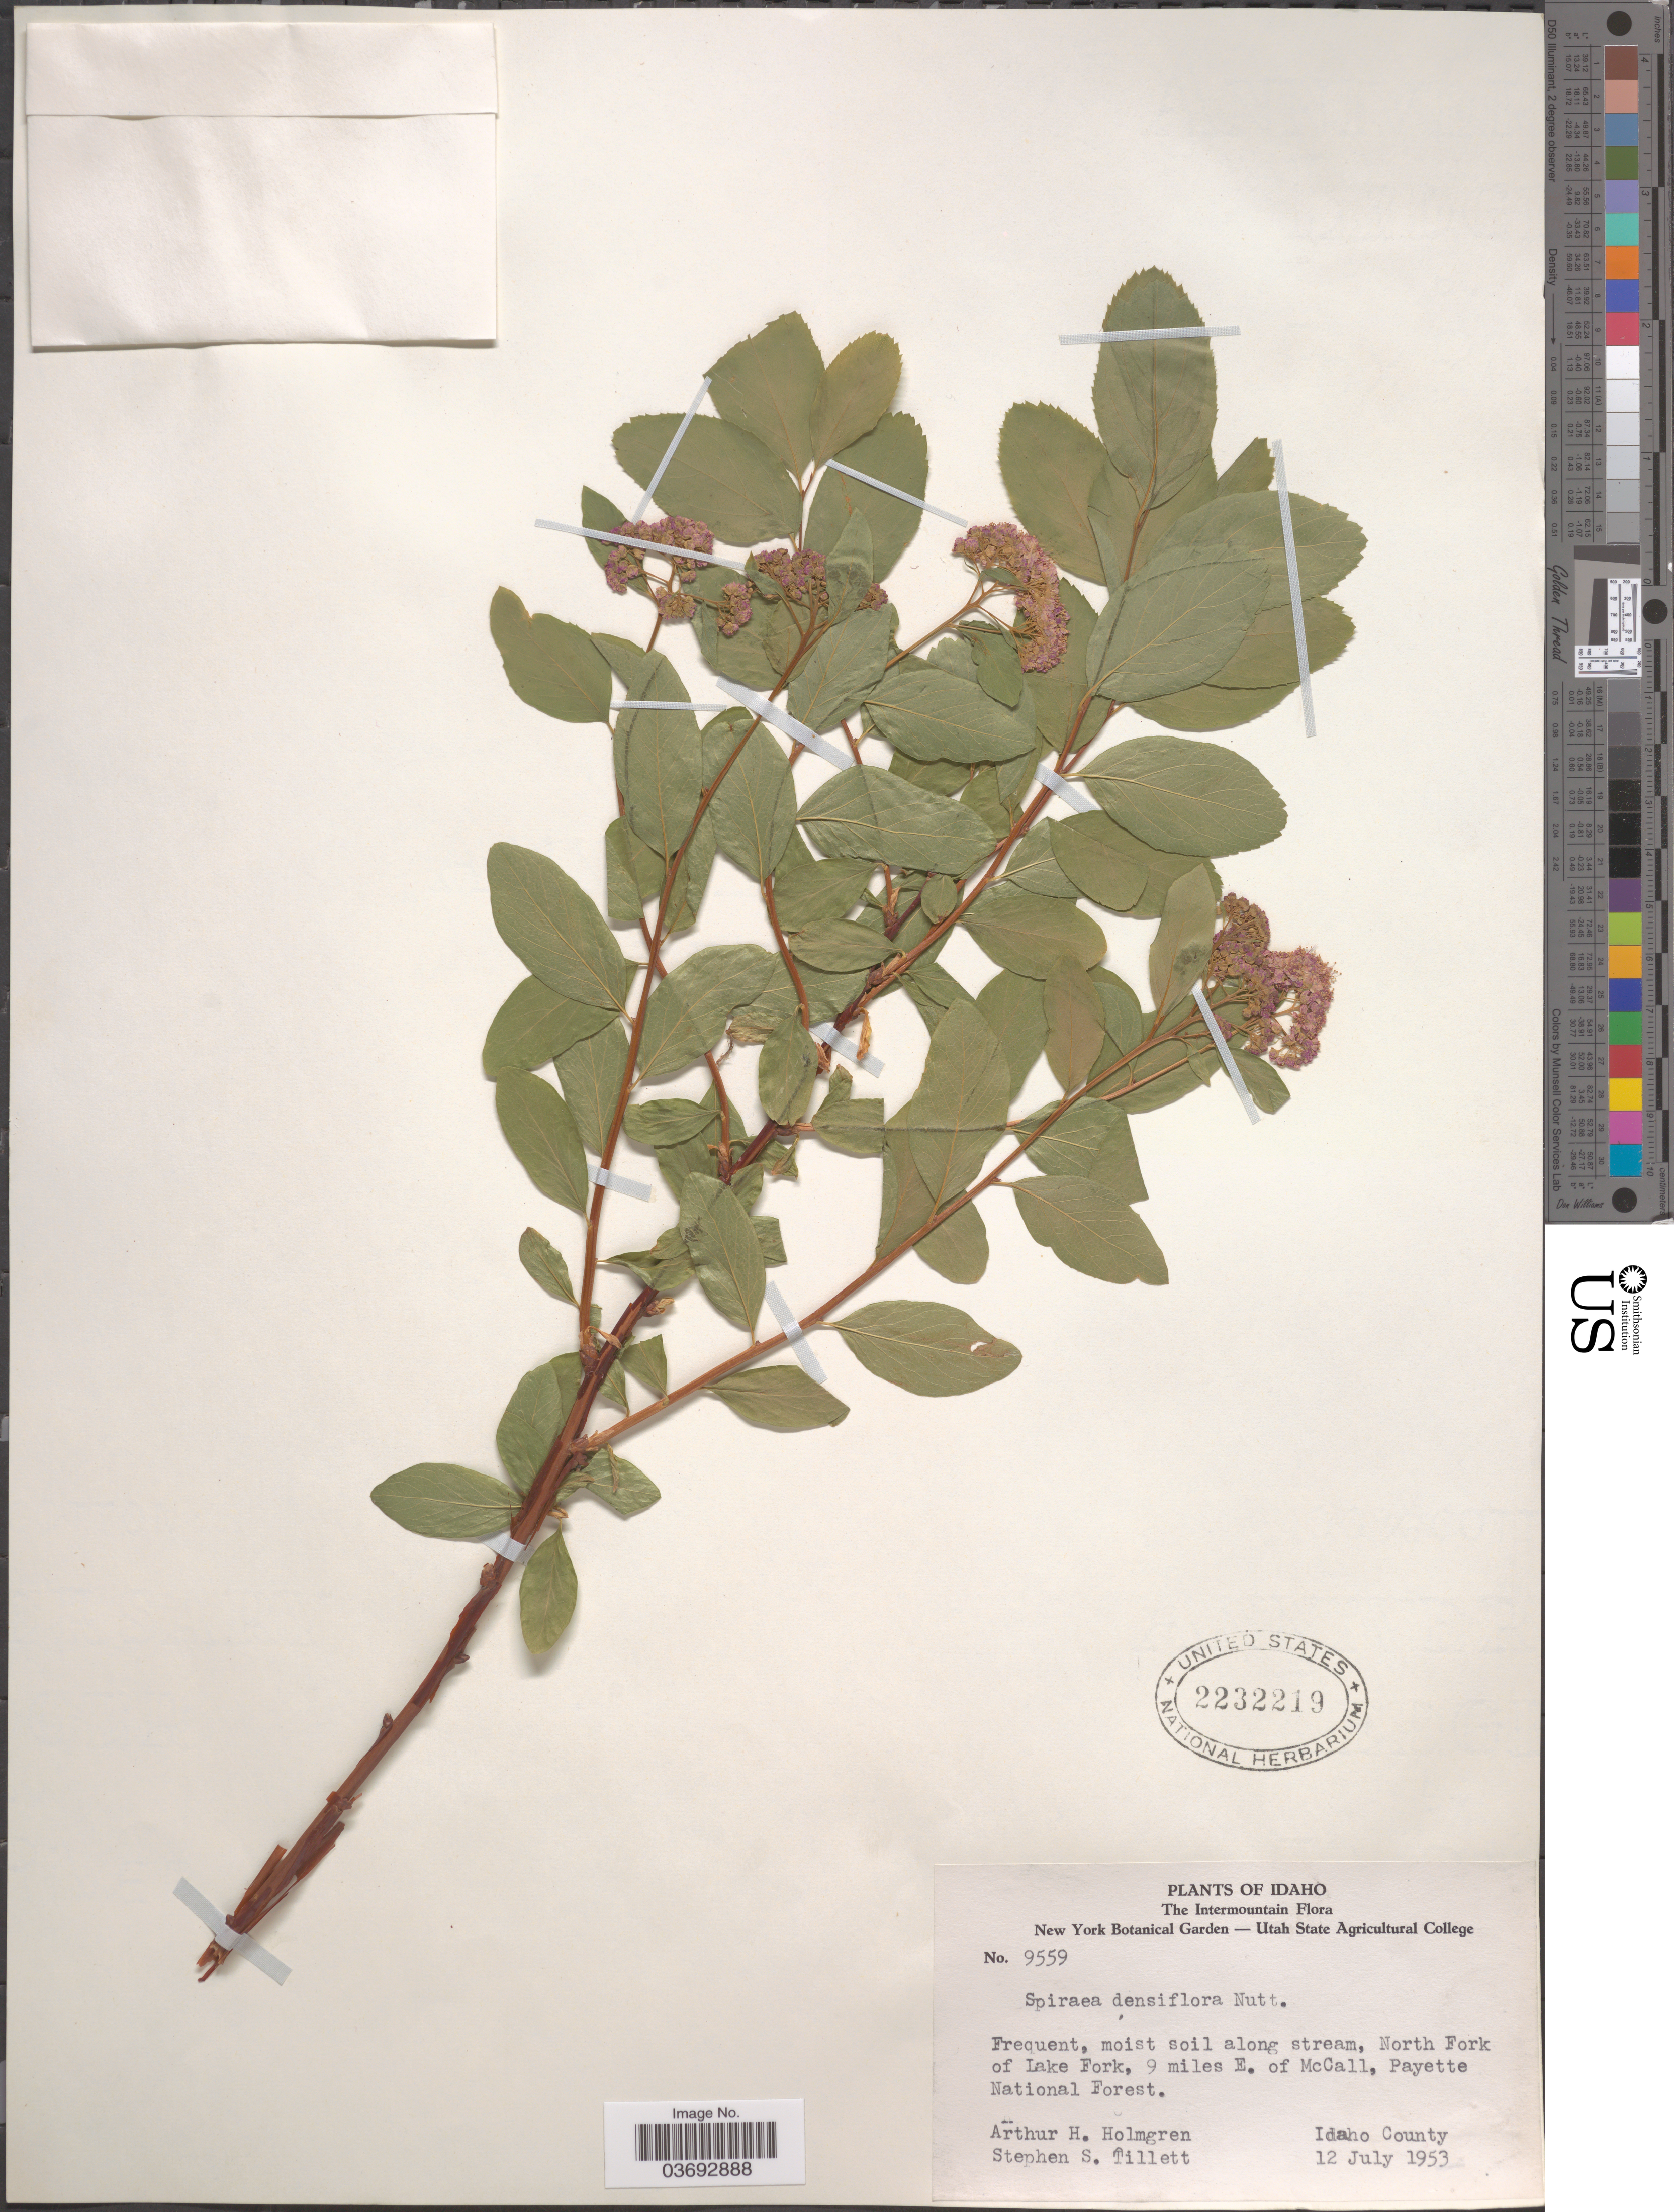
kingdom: Plantae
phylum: Tracheophyta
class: Magnoliopsida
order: Rosales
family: Rosaceae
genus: Spiraea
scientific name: Spiraea splendens var. splendens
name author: Baumann ex K. Koch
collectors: A. H. Holmgren & S. S. Tillett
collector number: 9559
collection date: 1953-07-12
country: United States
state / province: Idaho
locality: The Intermountain. Moist soil along stream, North Fork of Lake Fork, 9 miles E. of McCall, Payette National Forest. Idaho County.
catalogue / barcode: US 2232219